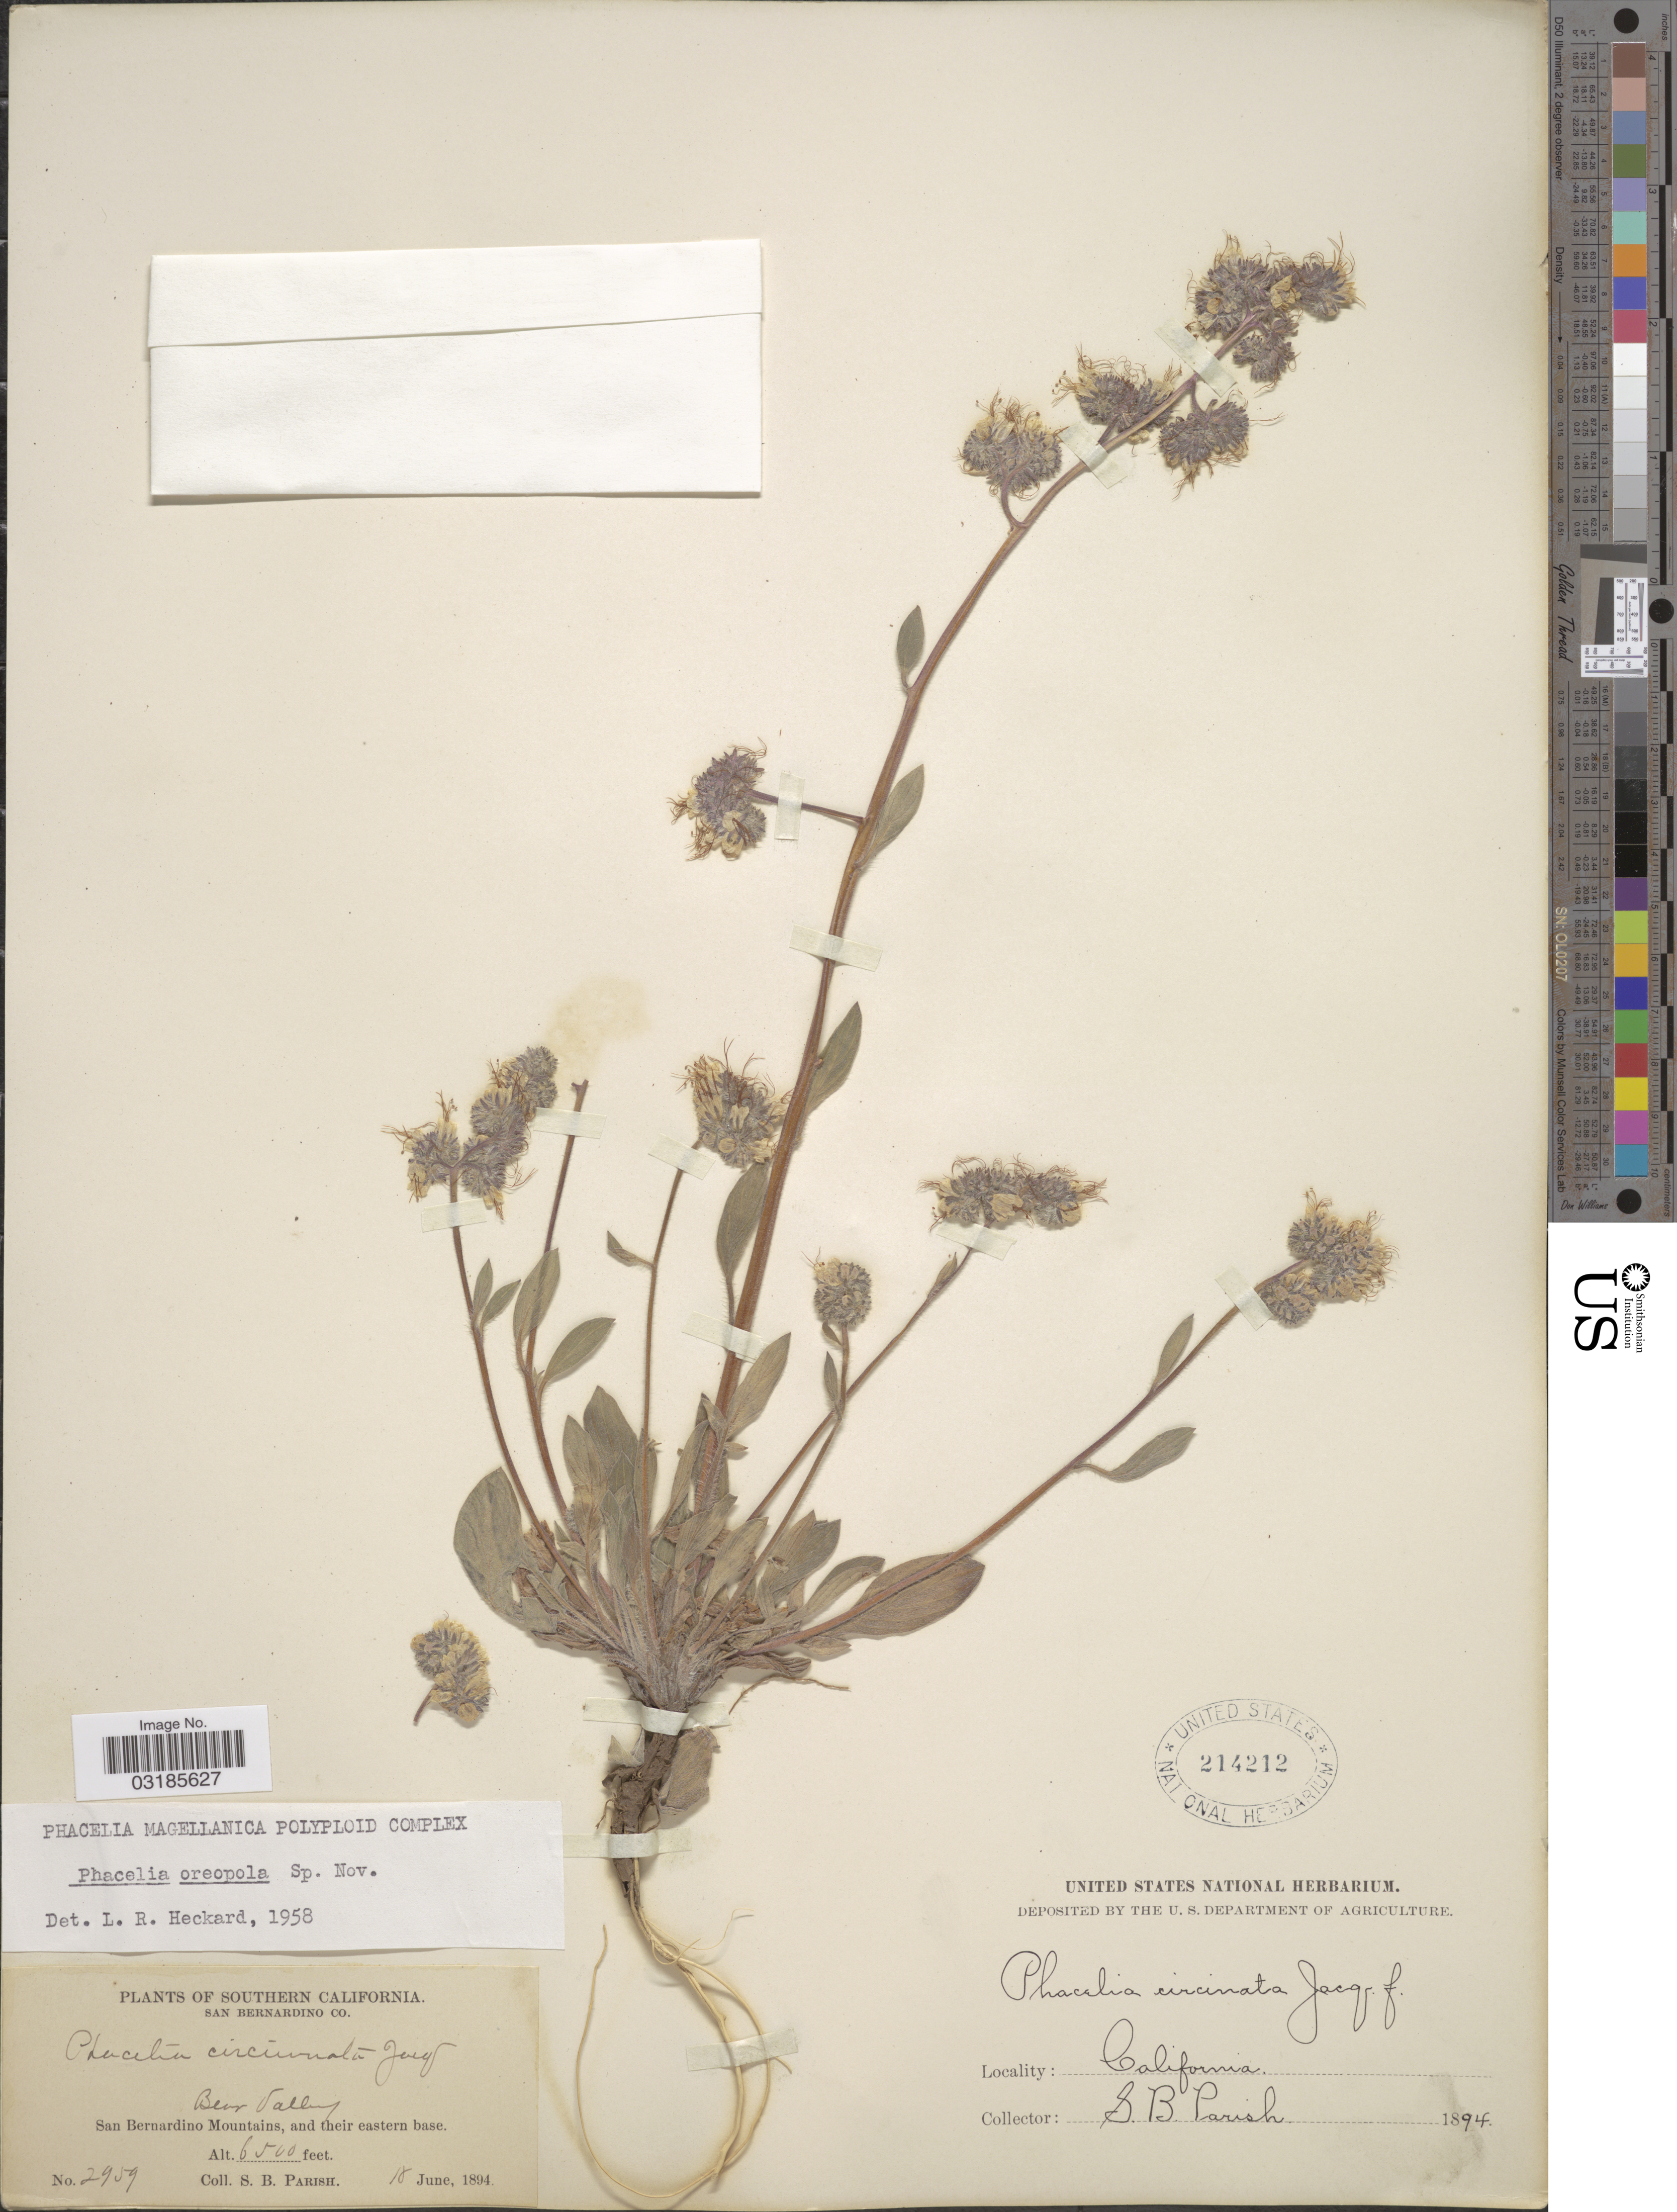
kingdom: Plantae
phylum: Tracheophyta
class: Magnoliopsida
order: Boraginales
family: Hydrophyllaceae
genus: Phacelia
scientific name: Phacelia oreopola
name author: Heckard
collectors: S. B. Parish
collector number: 2959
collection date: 1894-06-18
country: United States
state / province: California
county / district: San Bernardino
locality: Southern California. San Bernardino Co., Bear Valley, San Bernardino Mountains, and their eastern base.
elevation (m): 1981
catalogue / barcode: US 214212